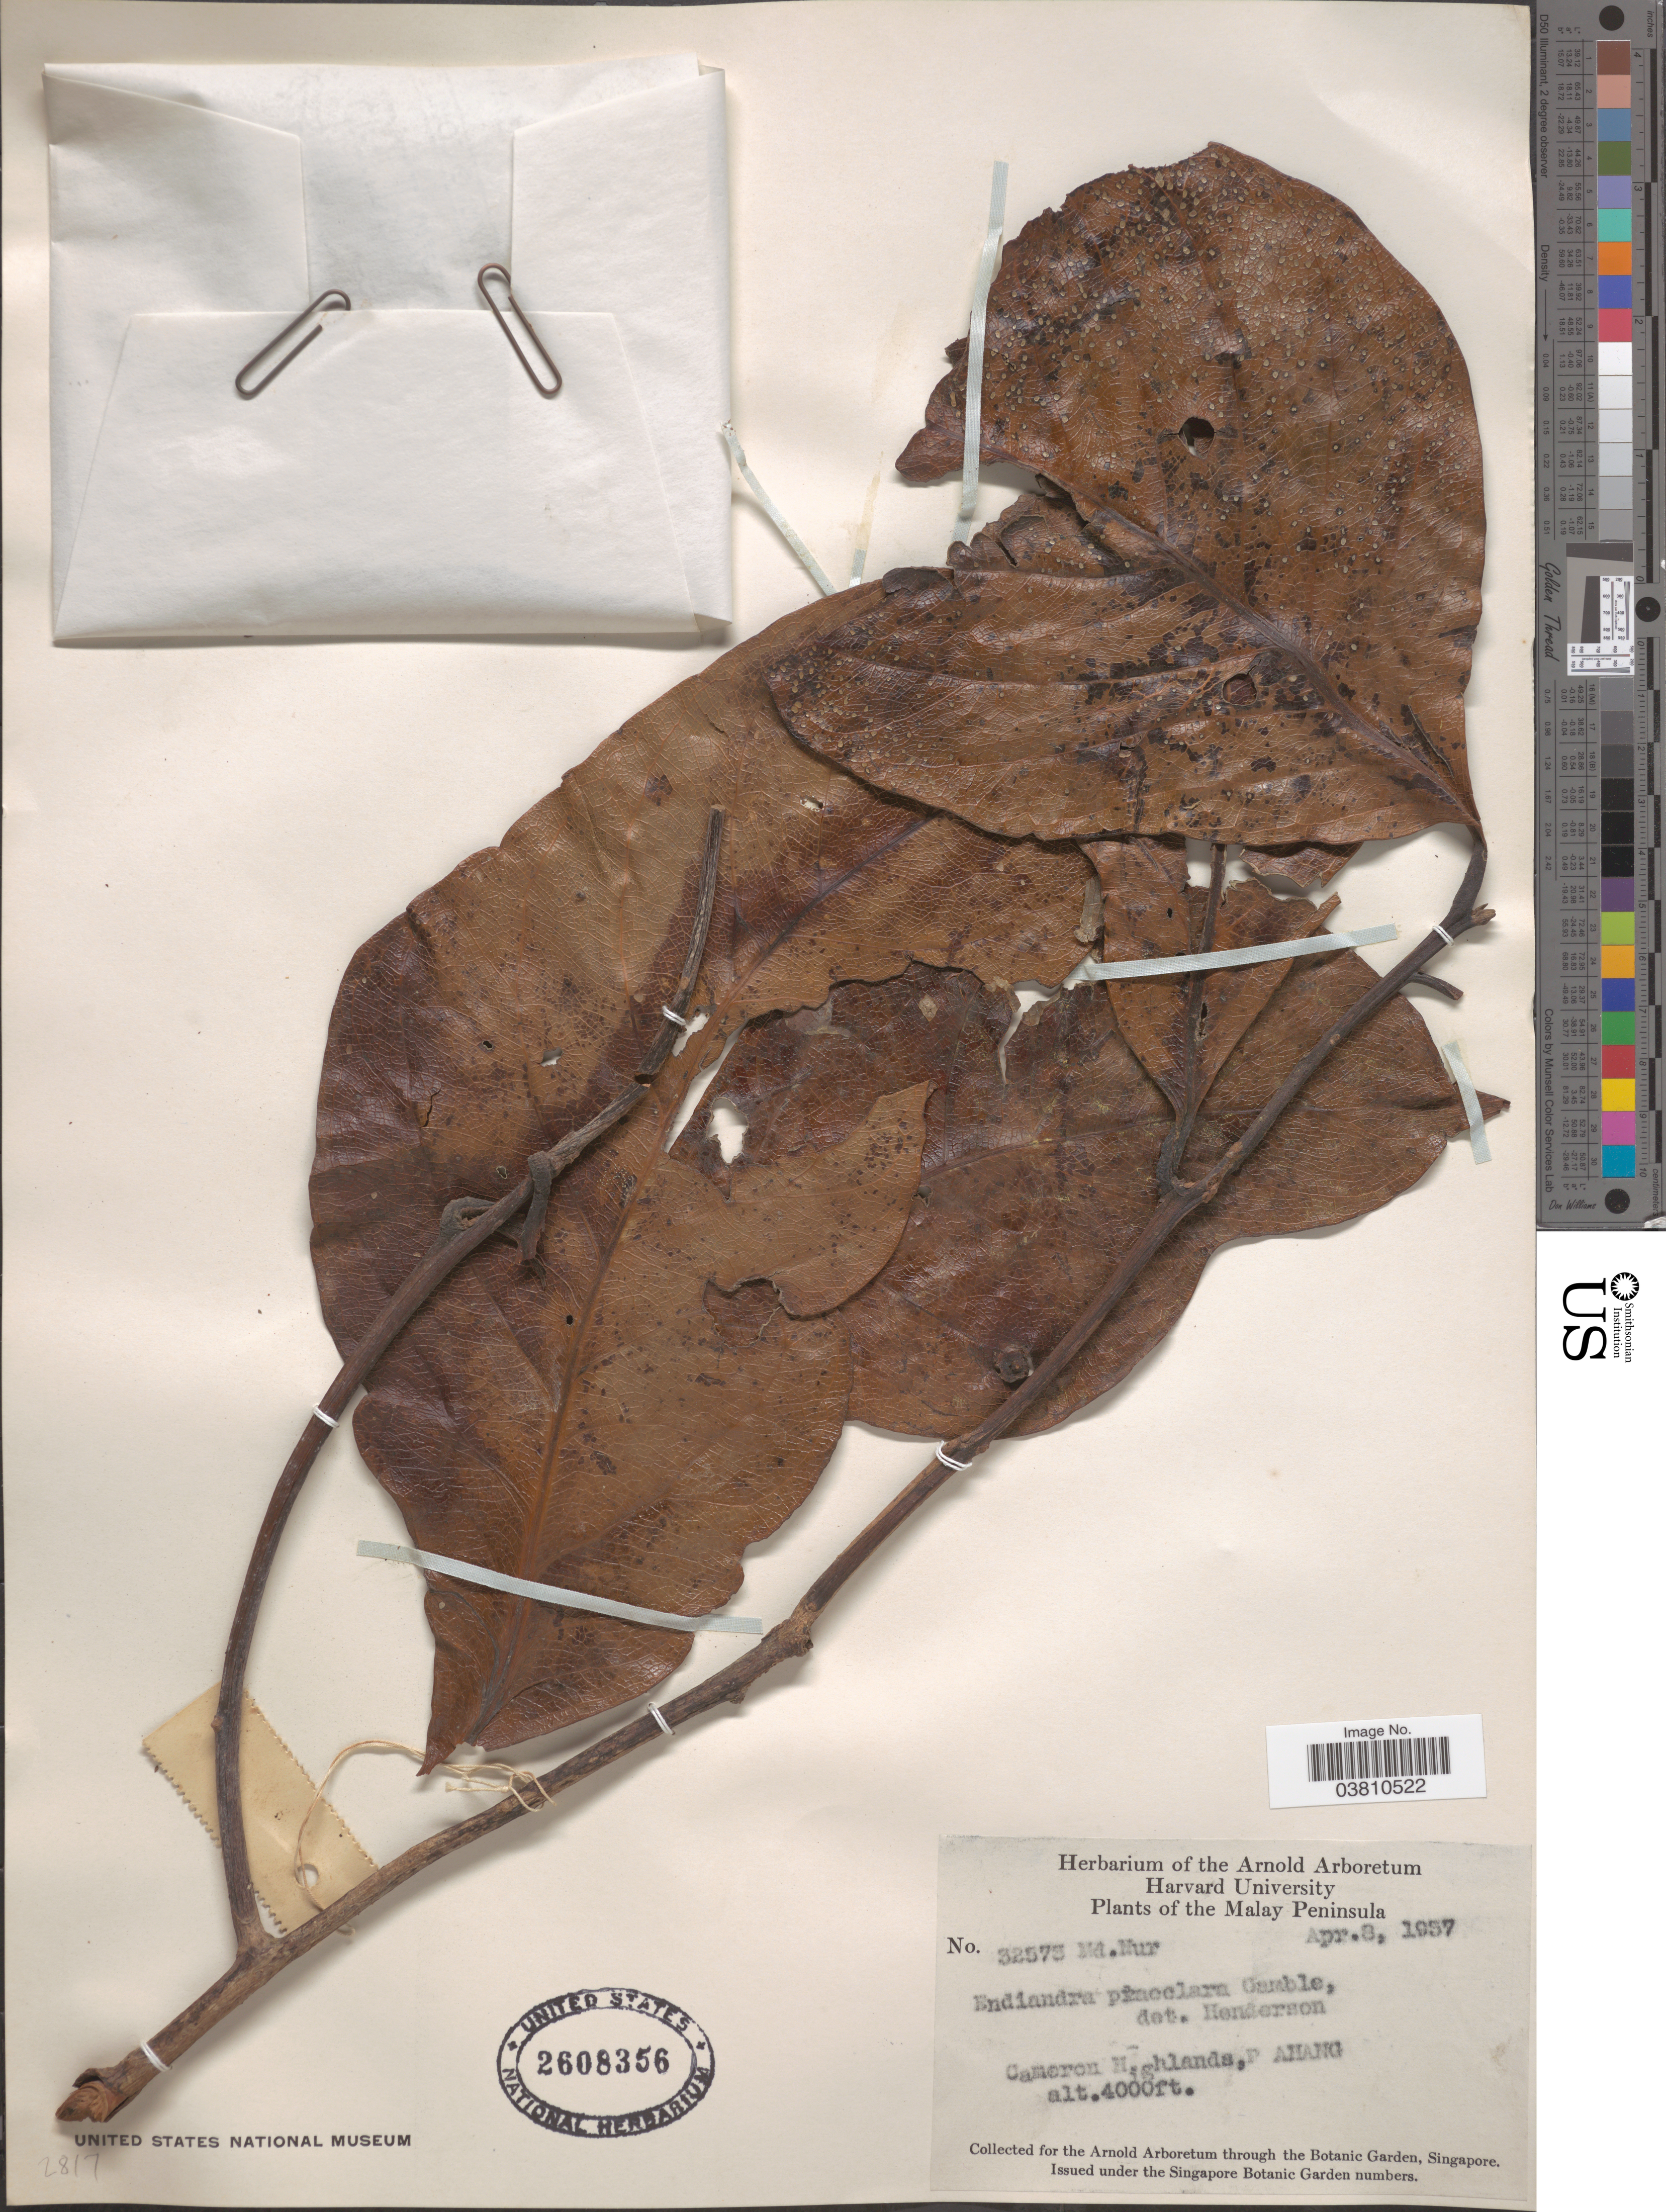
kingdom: Plantae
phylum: Tracheophyta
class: Magnoliopsida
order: Laurales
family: Lauraceae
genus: Endiandra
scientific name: Endiandra praeclara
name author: Gamble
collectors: M. Nur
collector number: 32575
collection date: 1957-04-08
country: Malaysia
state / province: Pahang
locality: Malay Peninsula. Camerou Highlands.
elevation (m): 1219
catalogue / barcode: US 2608356